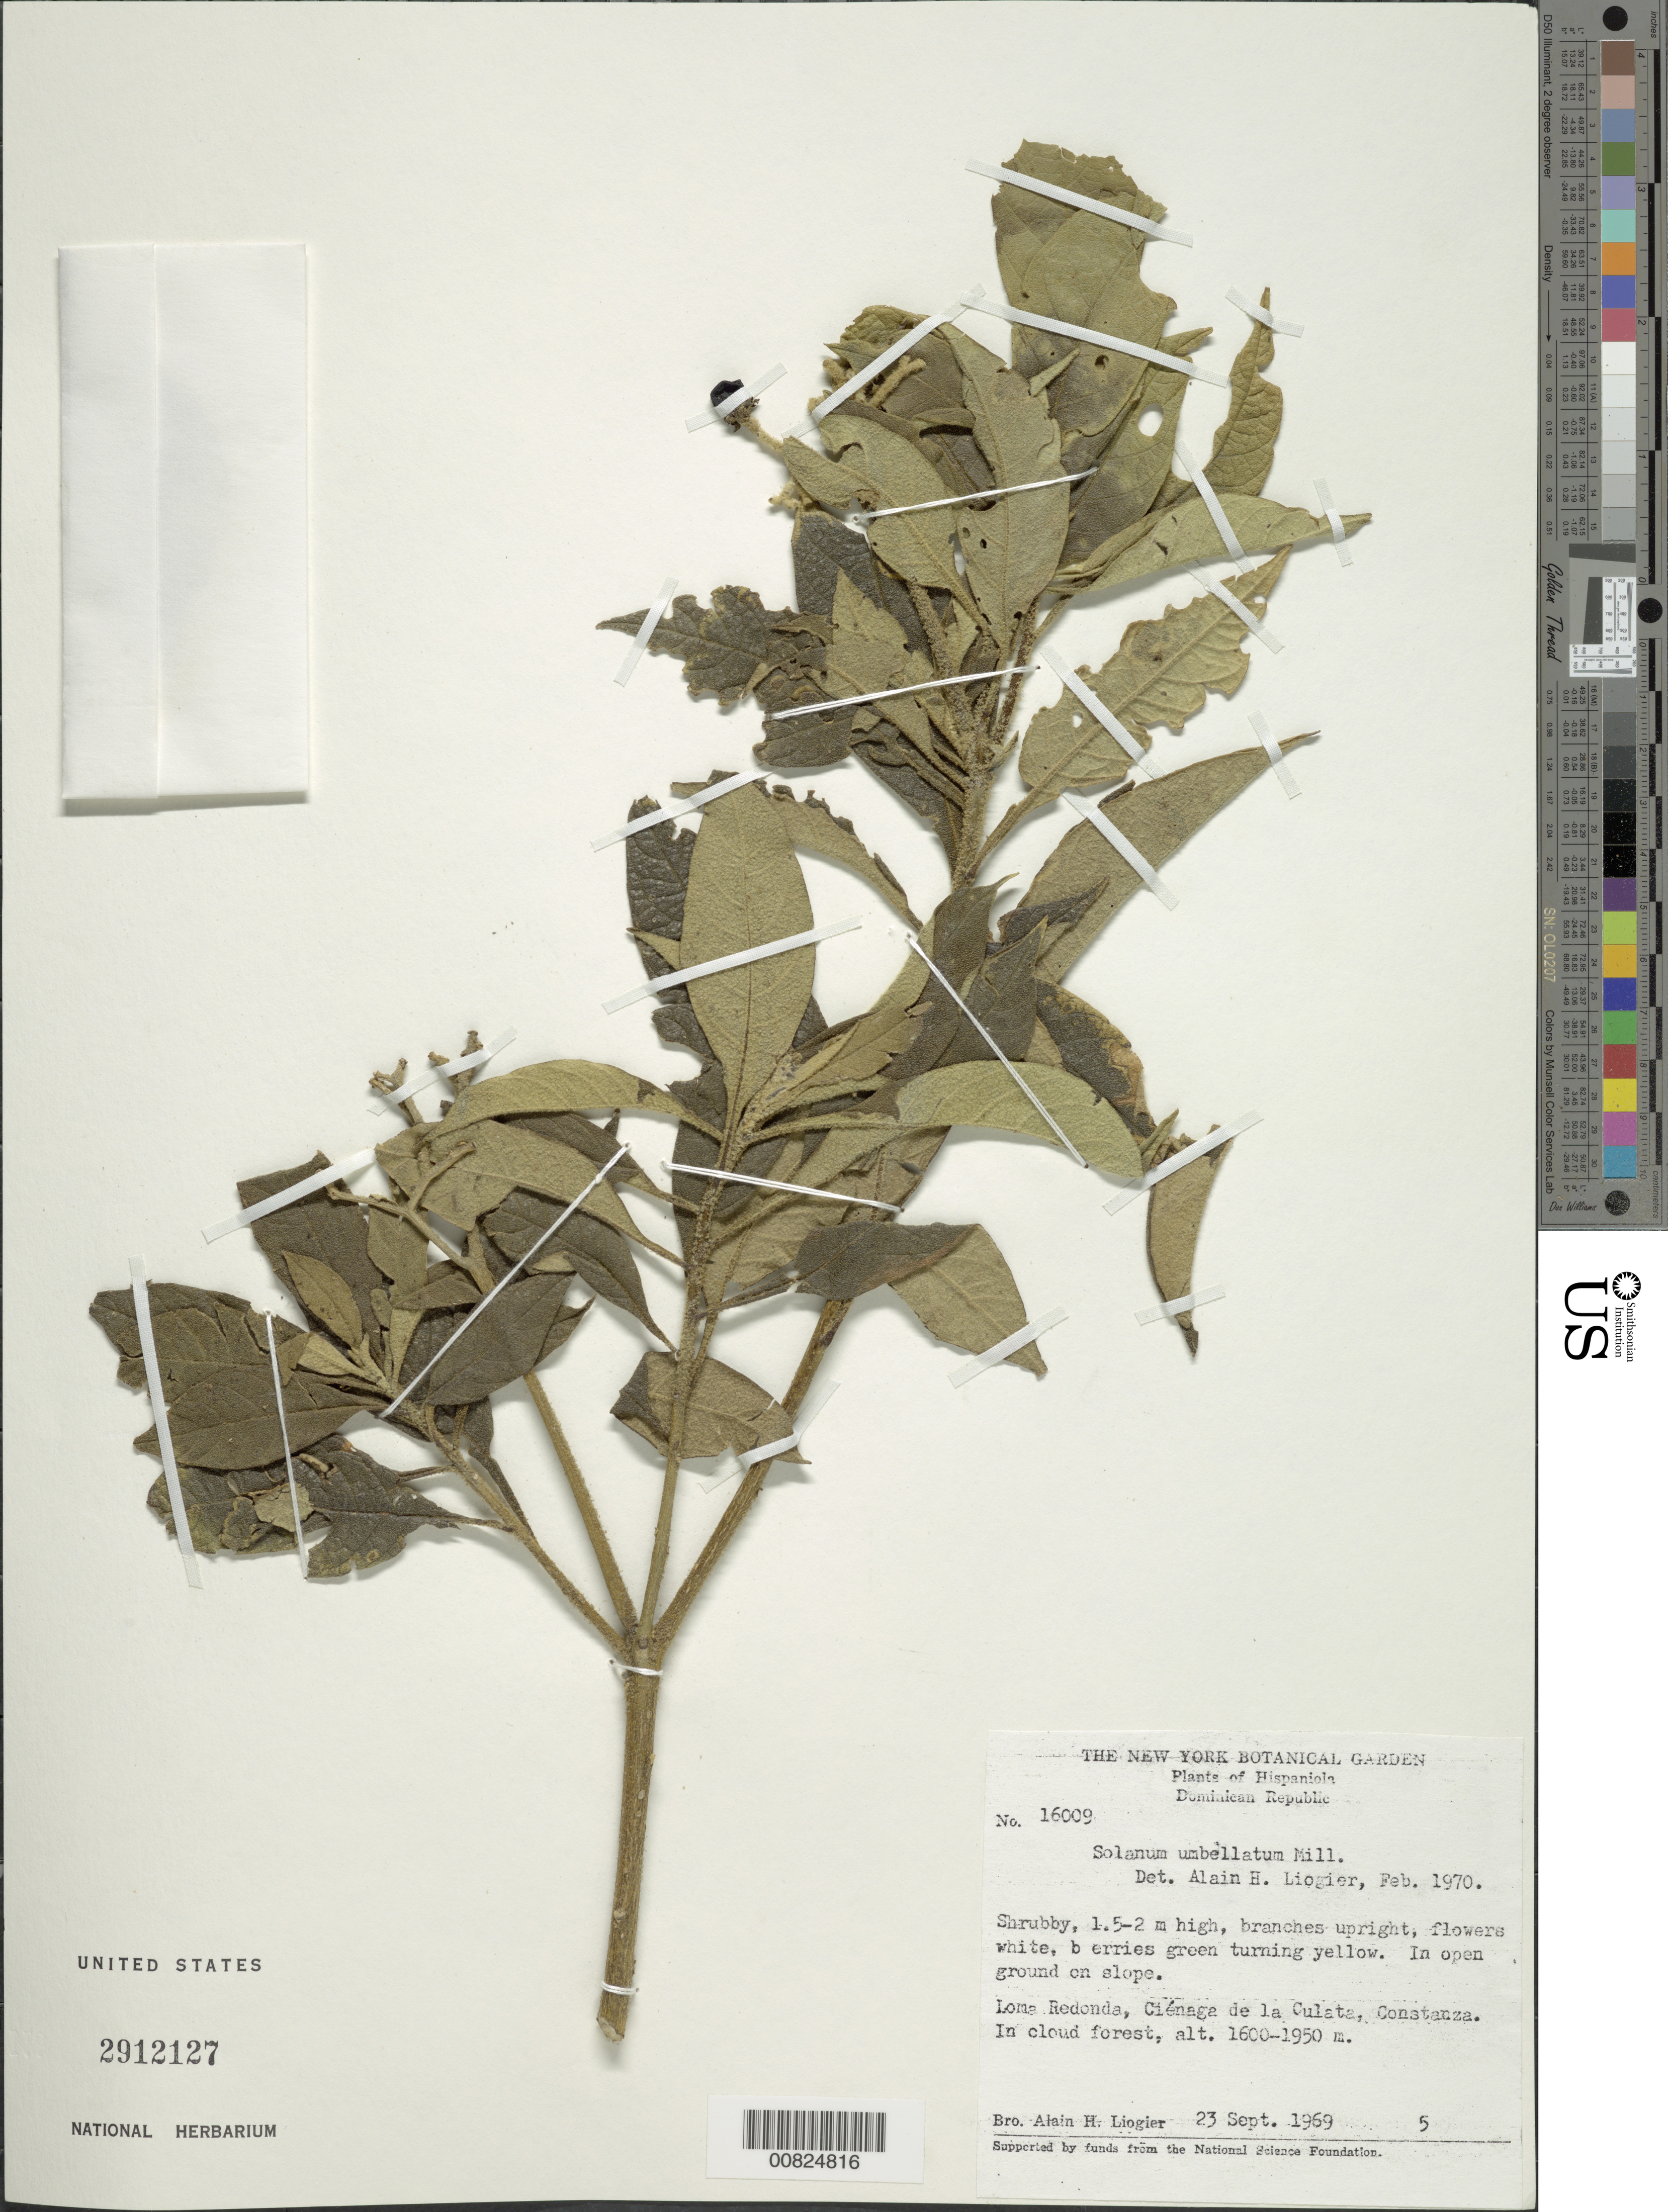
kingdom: Plantae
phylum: Tracheophyta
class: Magnoliopsida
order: Solanales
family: Solanaceae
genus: Solanum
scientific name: Solanum umbellatum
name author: Mill.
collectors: A. H. Liogier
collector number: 16009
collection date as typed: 23 Sep 1969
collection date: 1969-09-23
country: Dominican Republic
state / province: La Vega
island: Hispaniola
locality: Loma Redonda, Ciénga de la Culata, Constanza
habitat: In open ground on slope of cloud forest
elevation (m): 1600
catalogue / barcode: US 2912127